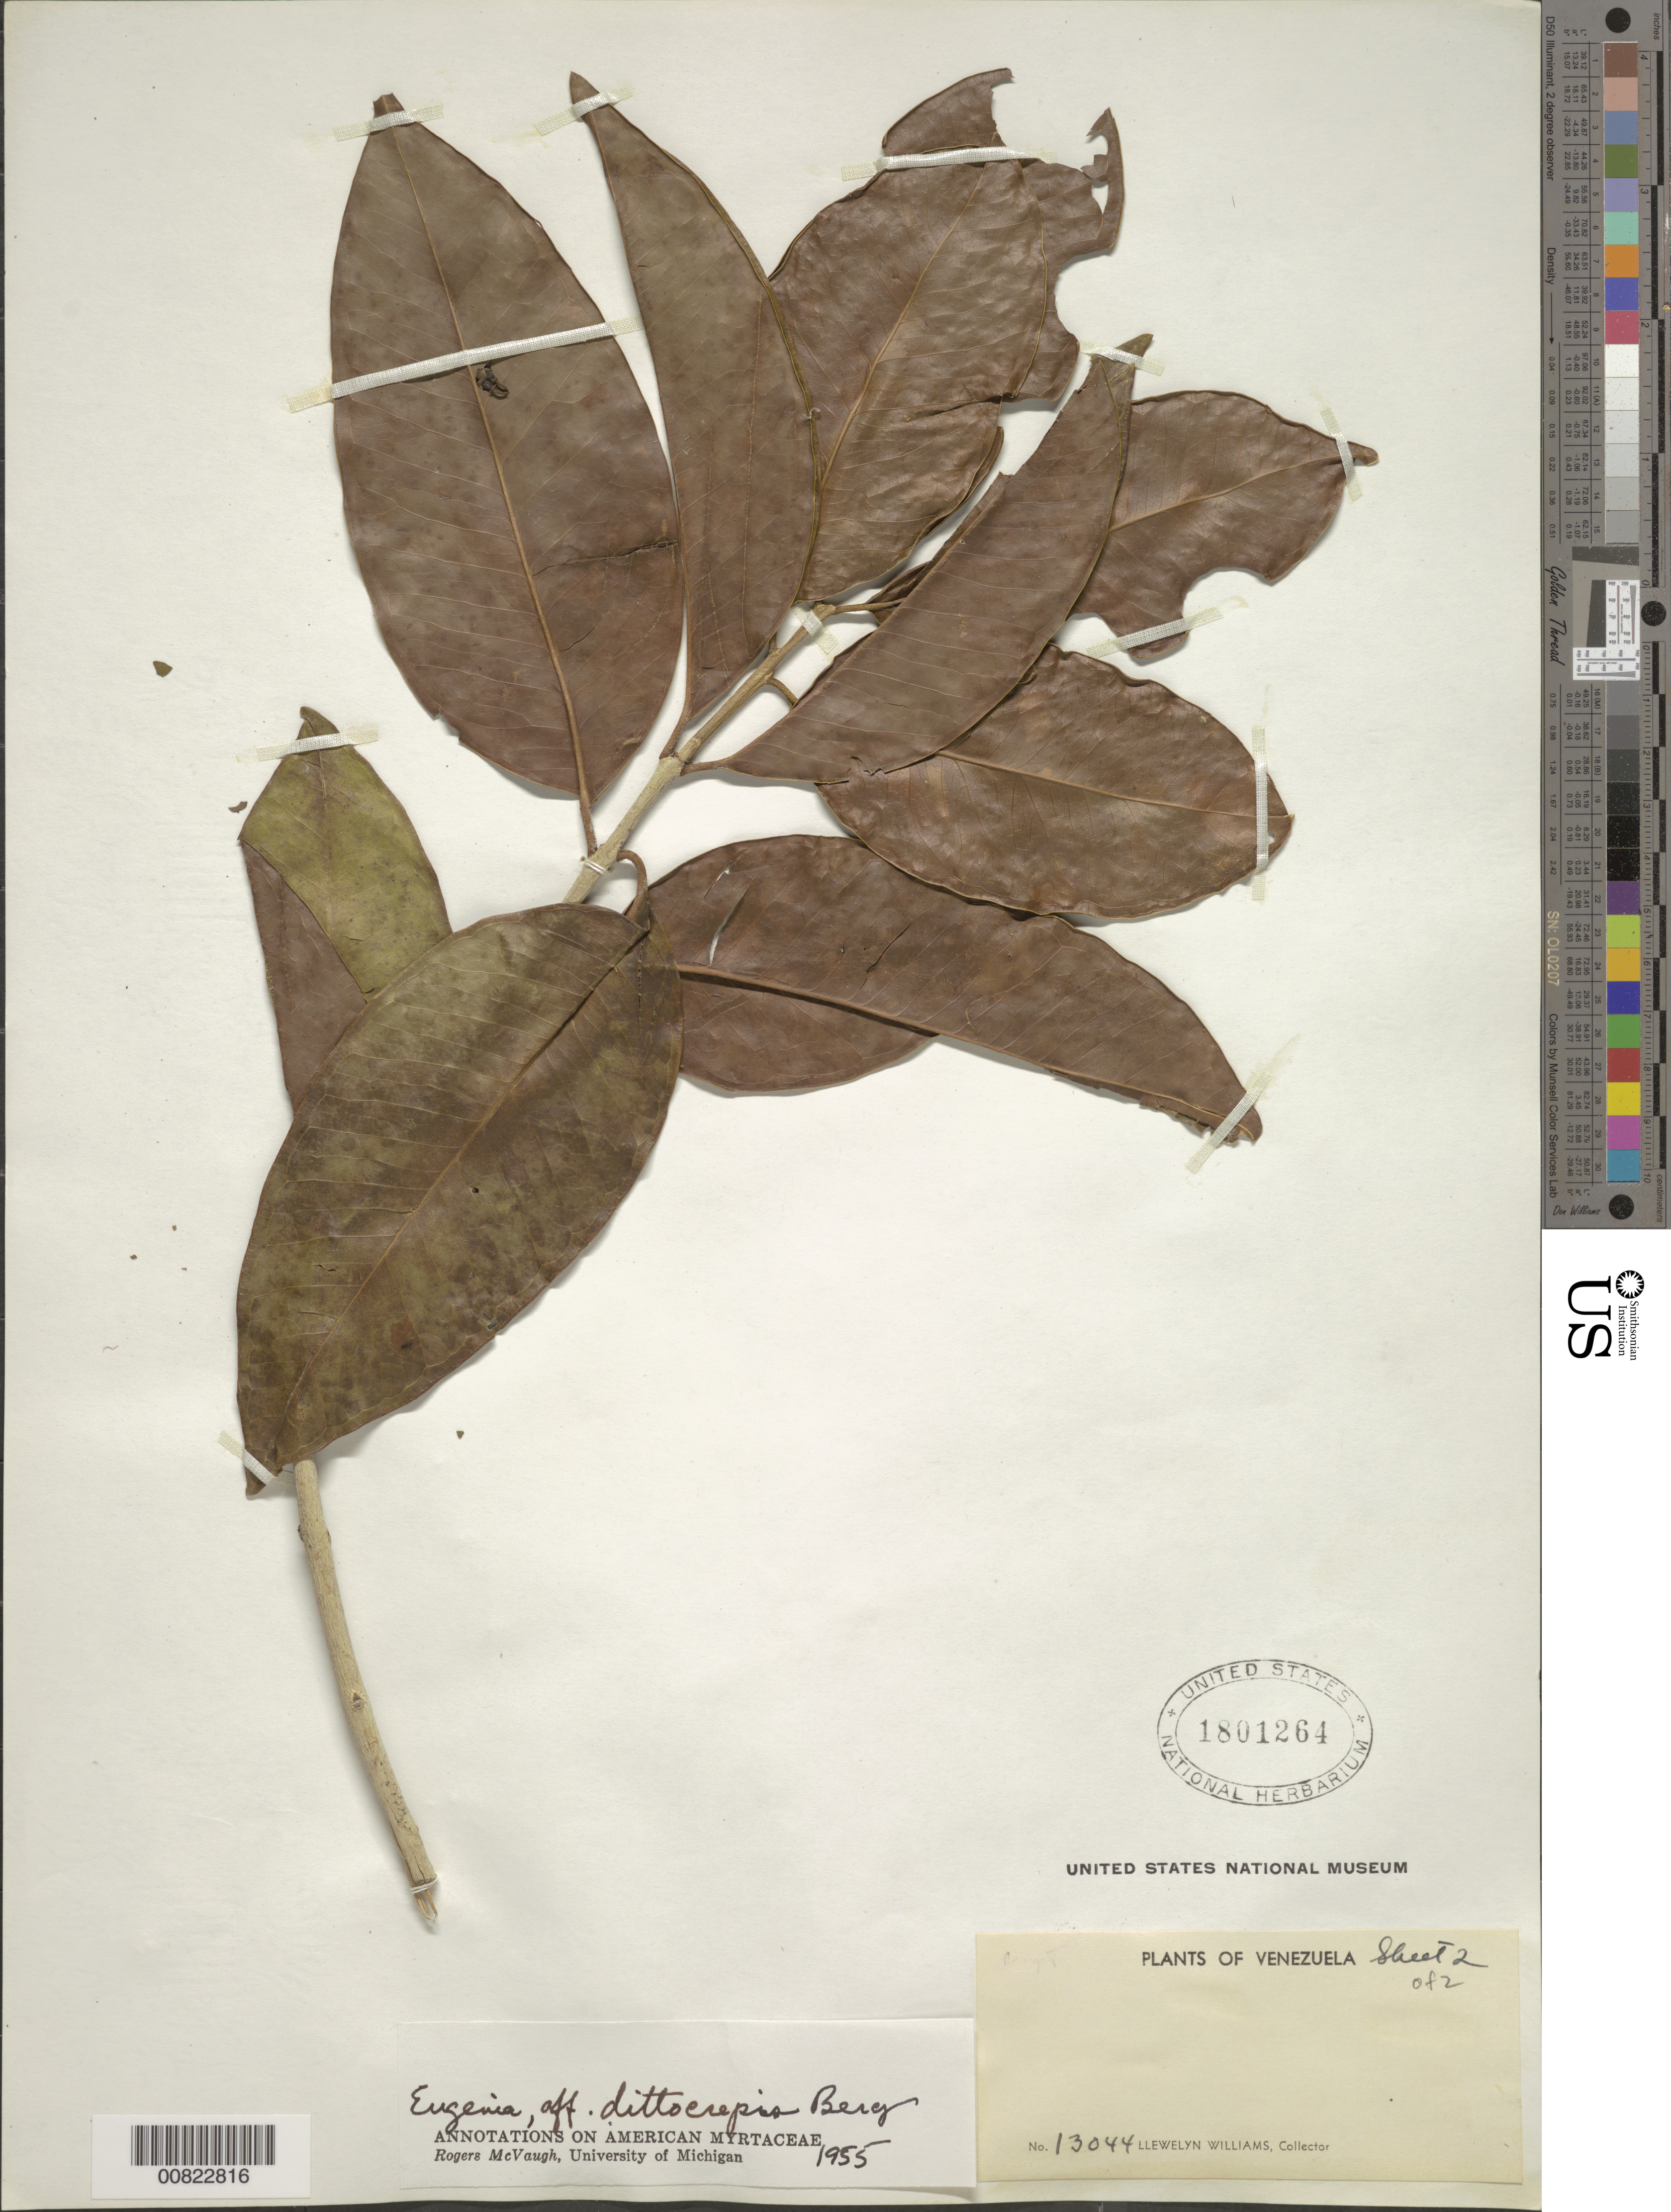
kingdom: Plantae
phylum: Tracheophyta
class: Magnoliopsida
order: Myrtales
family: Myrtaceae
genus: Eugenia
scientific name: Eugenia dittocrepis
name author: O. Berg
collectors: Ll. Williams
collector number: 13044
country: Venezuela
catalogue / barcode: US 1801264